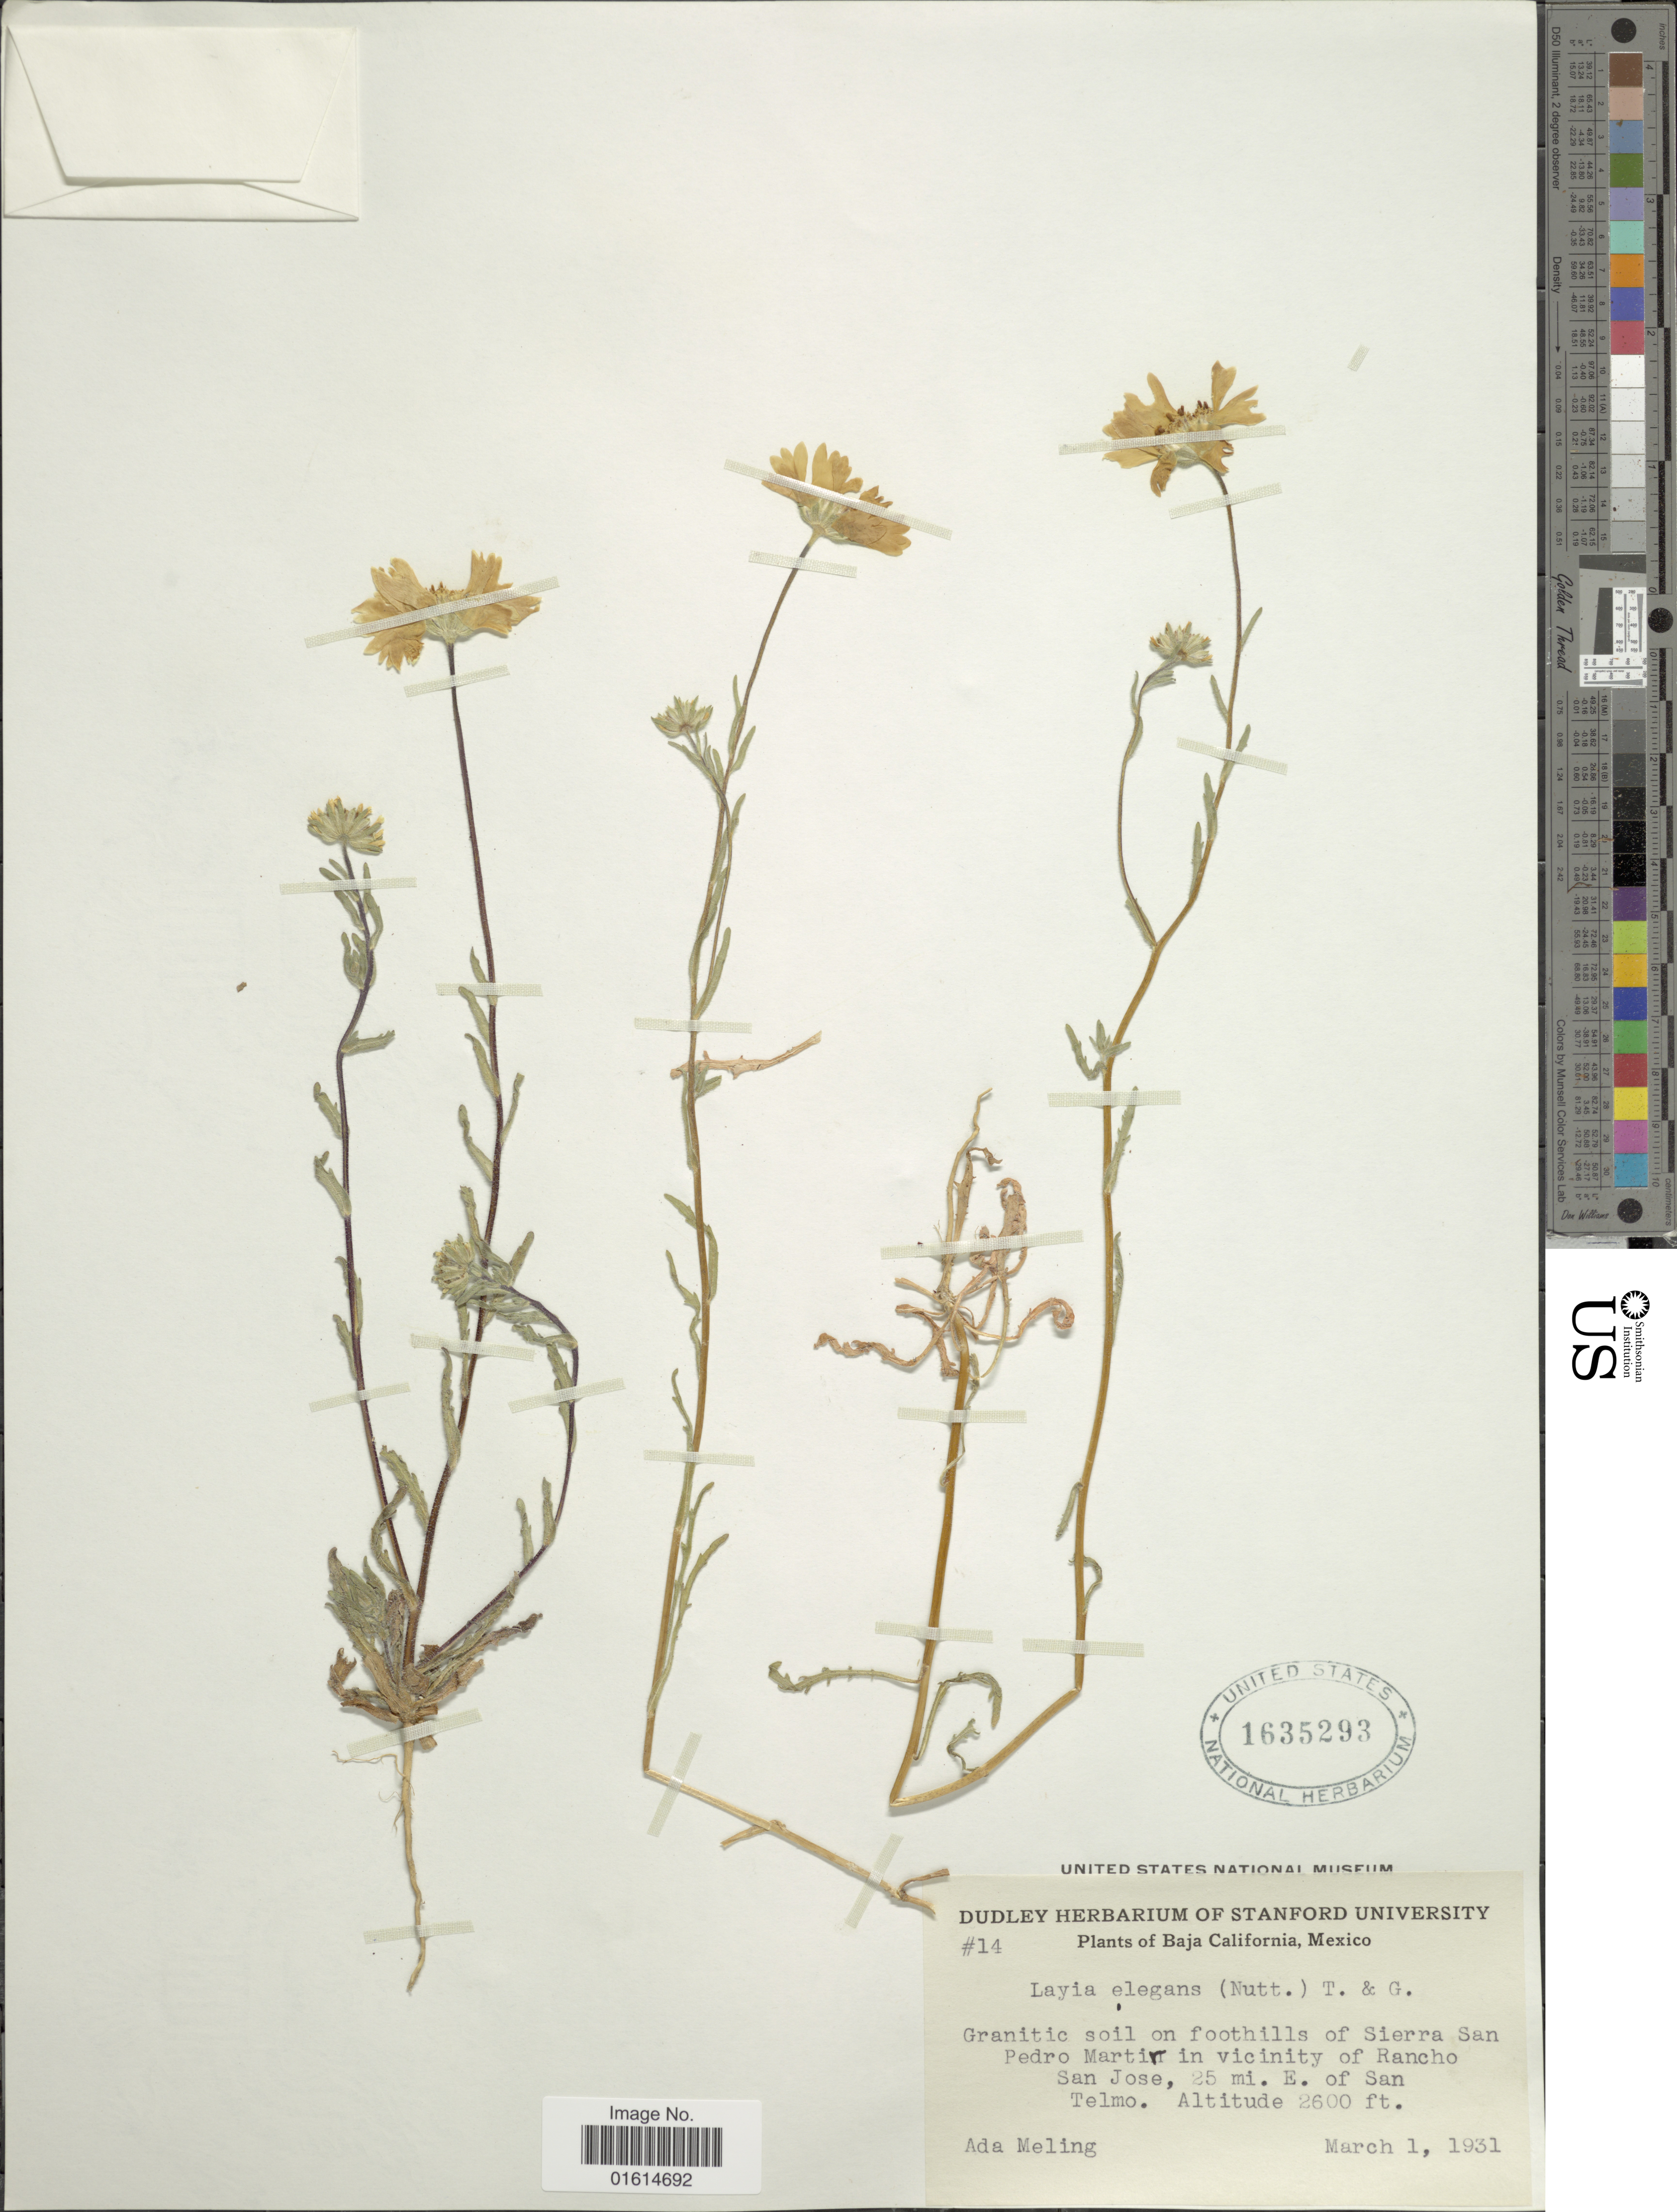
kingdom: Plantae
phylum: Tracheophyta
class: Magnoliopsida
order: Asterales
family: Asteraceae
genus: Layia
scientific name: Layia platyglossa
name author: (Fisch.) A. Gray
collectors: A. Meling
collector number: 14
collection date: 1931-03-01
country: Mexico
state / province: Baja California Norte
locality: Foothills of Sierra San Pedro Martir in vicinity of Rancho San Jose, 25 mi. E. of San Telmo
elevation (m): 792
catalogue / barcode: US 1635293